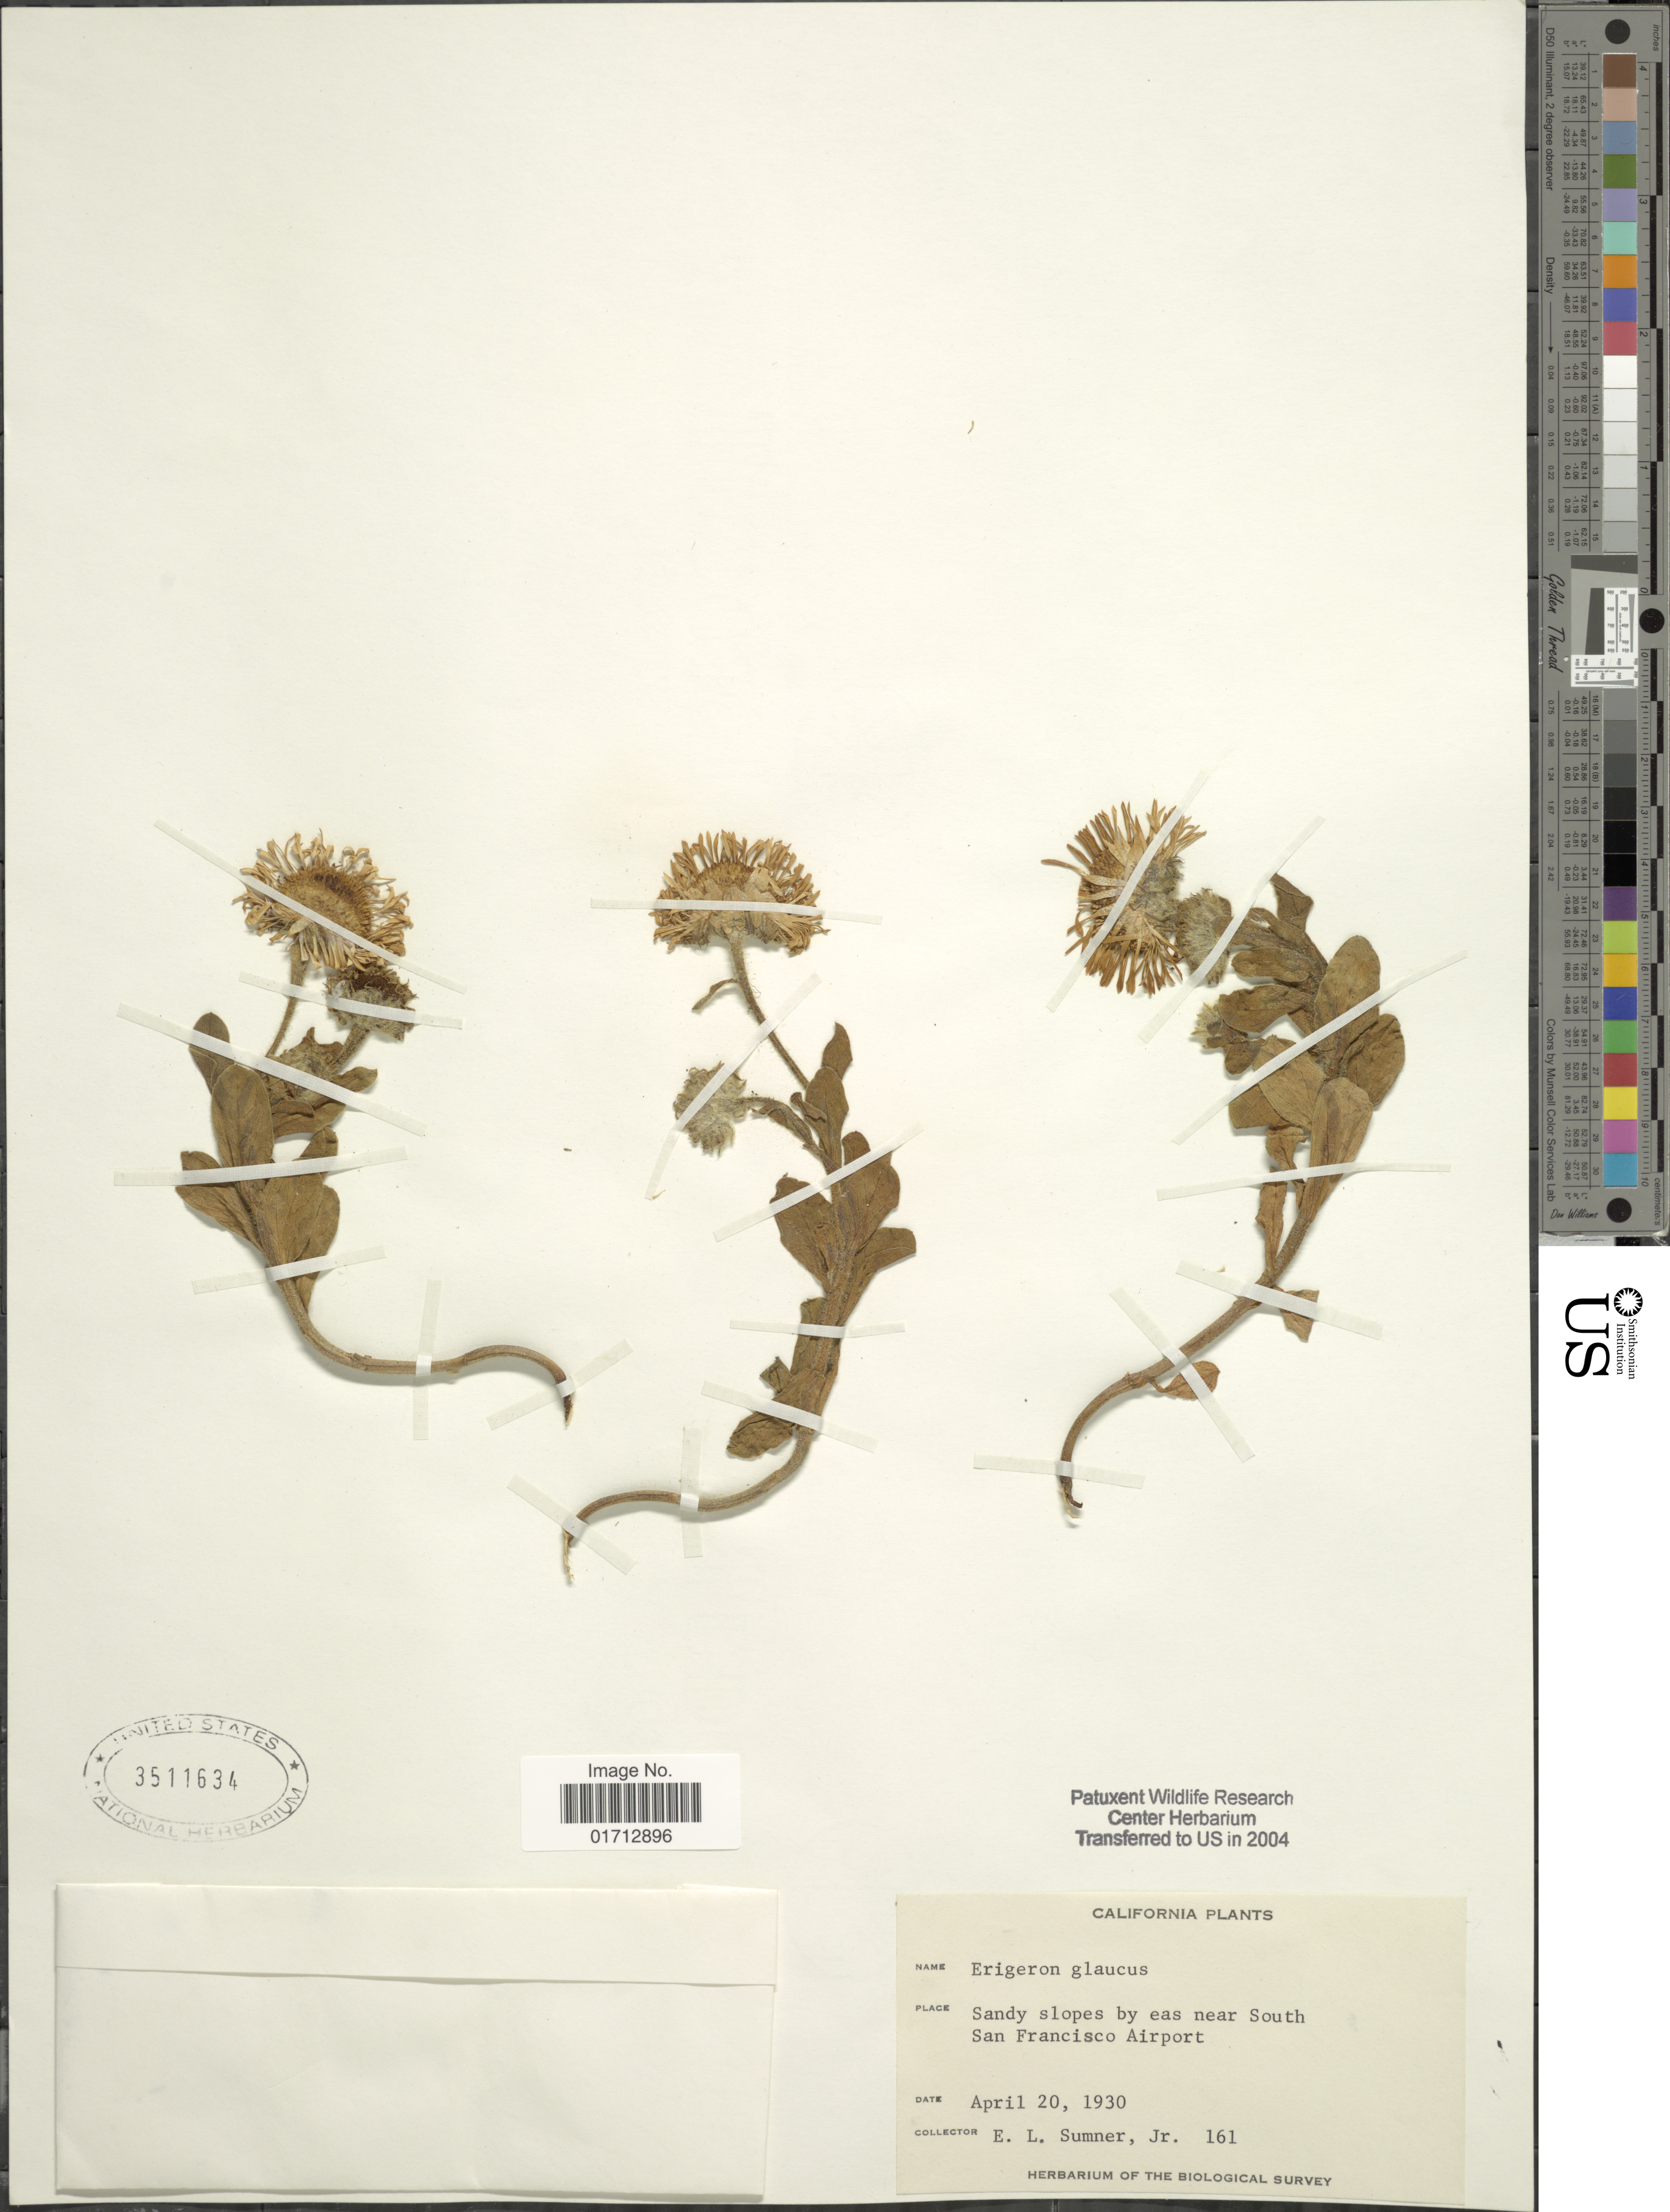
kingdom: Plantae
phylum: Tracheophyta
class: Magnoliopsida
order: Asterales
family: Asteraceae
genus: Erigeron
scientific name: Erigeron glaucus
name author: Ker Gawl.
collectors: E. Sumner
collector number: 161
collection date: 1930-04-20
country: United States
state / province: California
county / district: San Francisco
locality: East near South San Francisco Airport.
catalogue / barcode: US 3511634